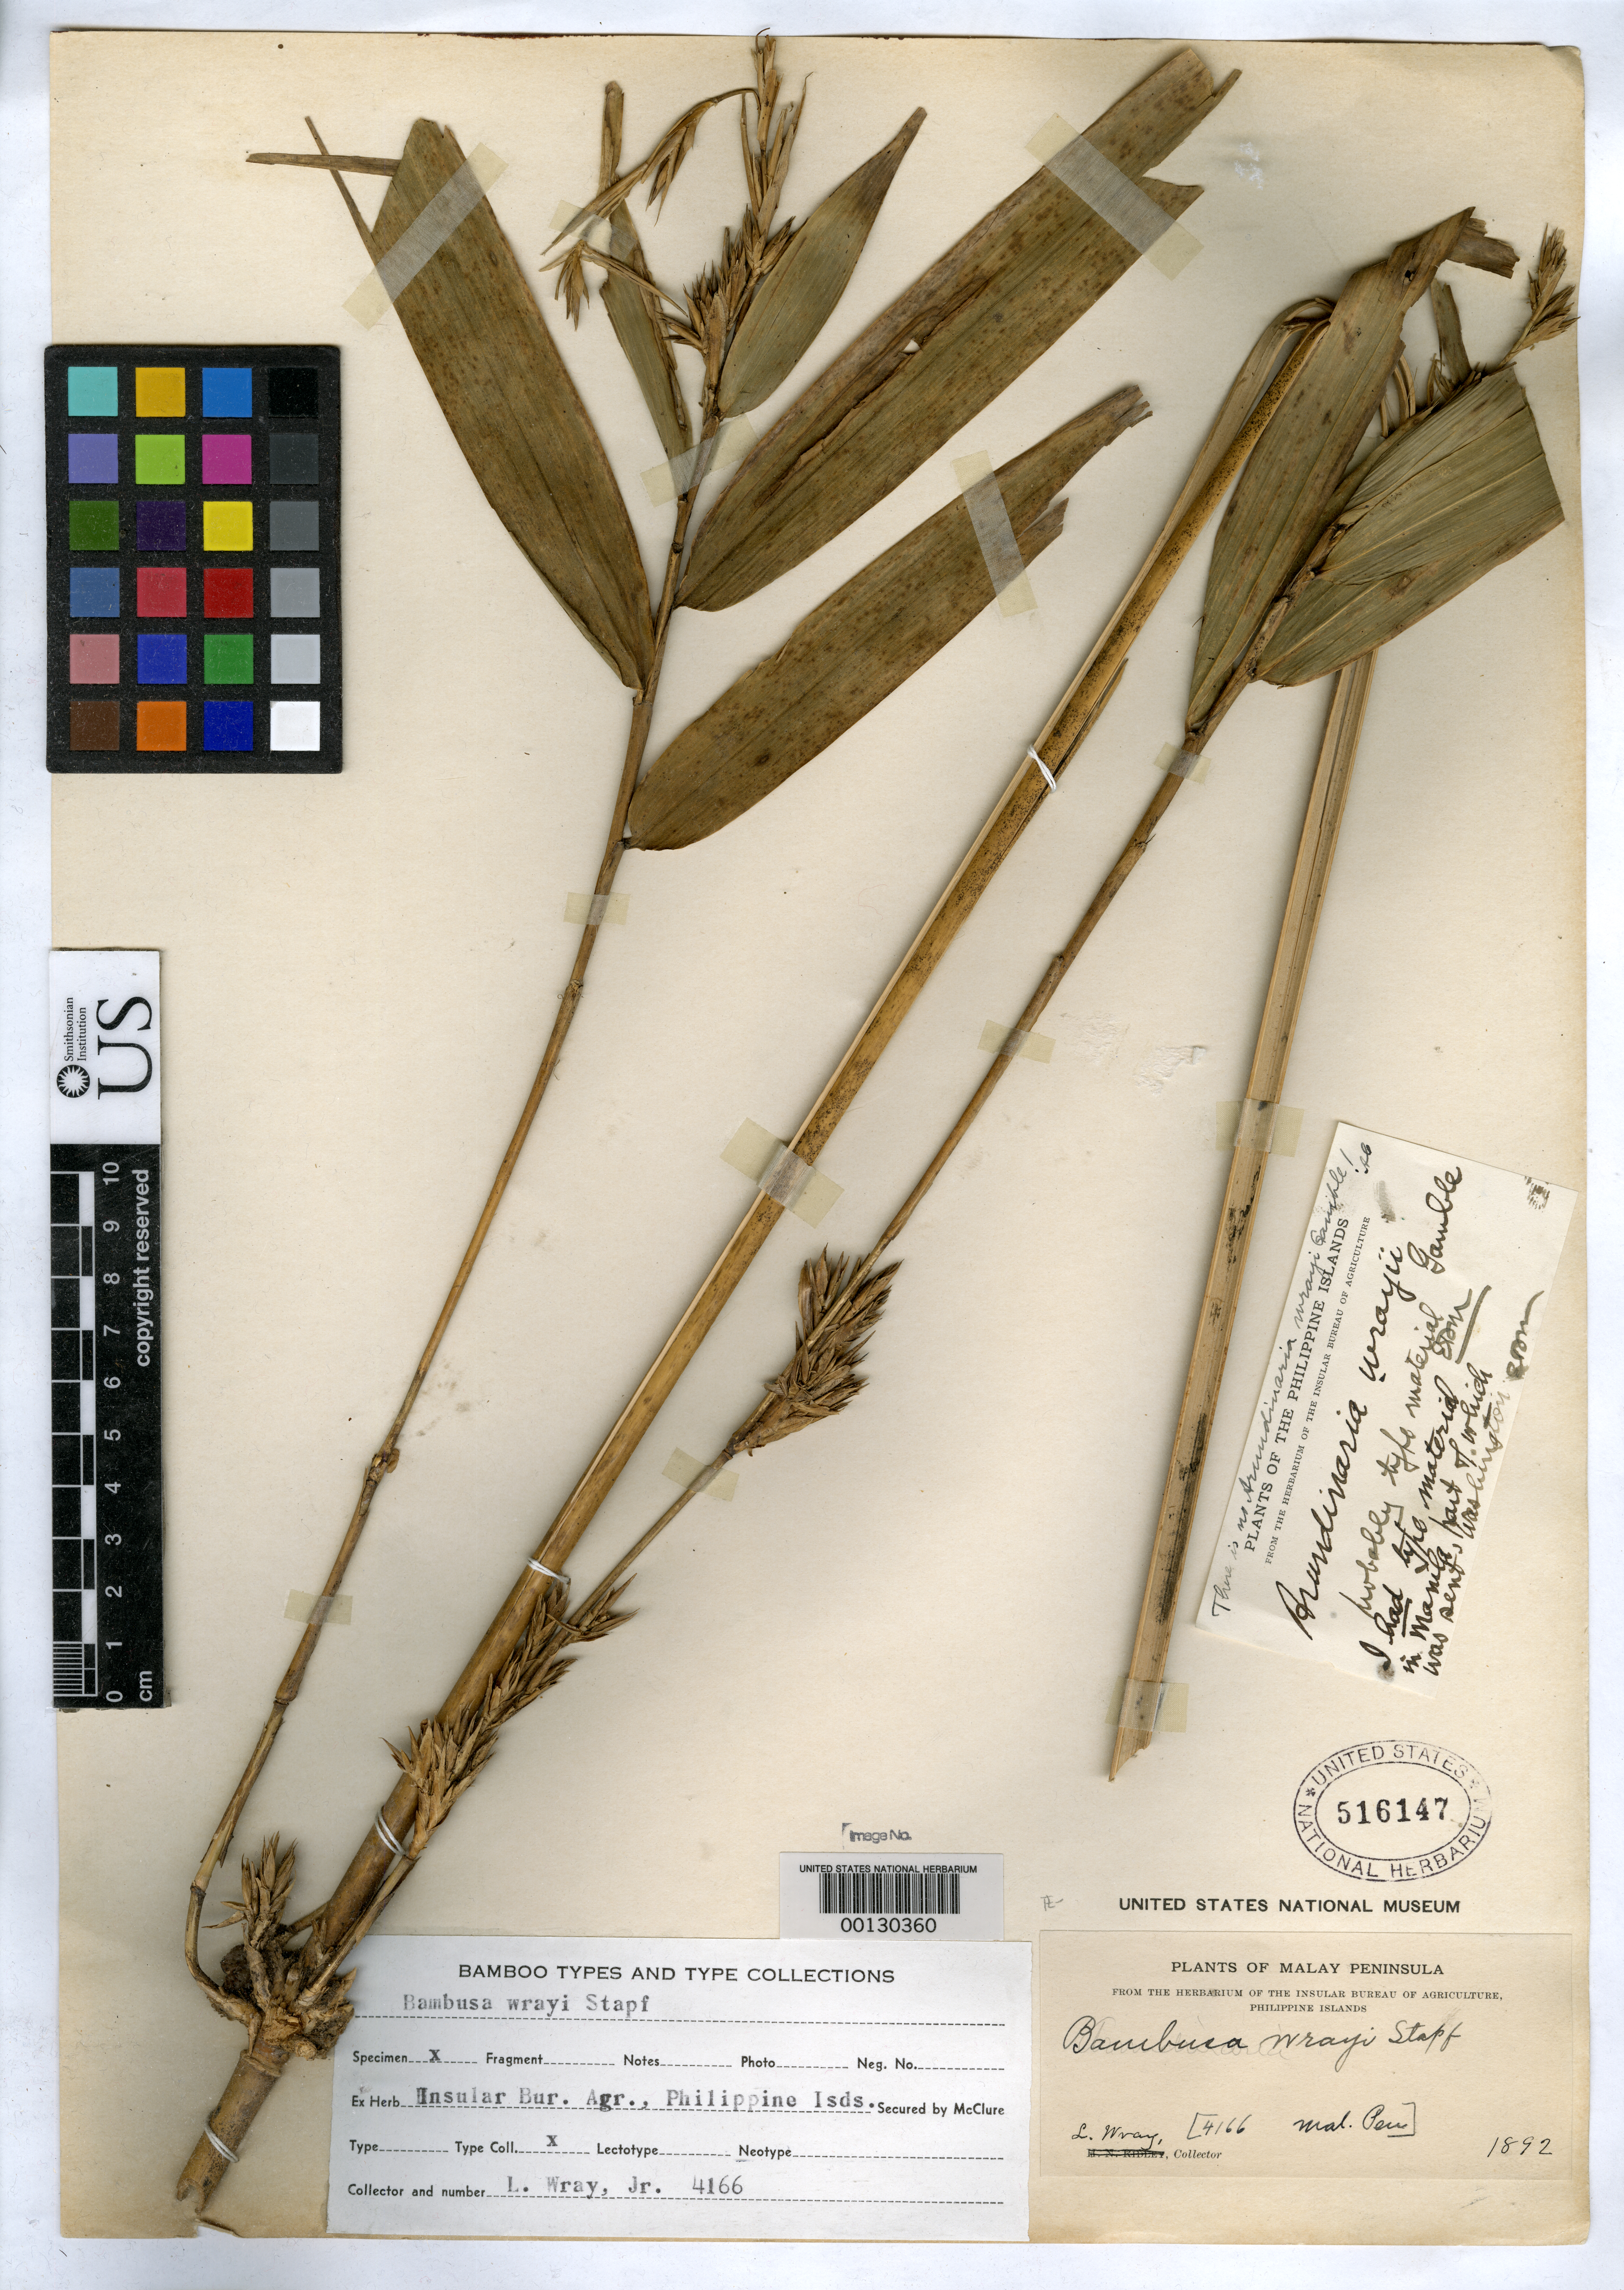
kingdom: Plantae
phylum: Tracheophyta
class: Liliopsida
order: Poales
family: Poaceae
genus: Bambusa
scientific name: Bambusa wrayi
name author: Stapf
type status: Type Fragment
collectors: L. Wray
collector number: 4166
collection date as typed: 1892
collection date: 1892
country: Malaysia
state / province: Perak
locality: Mt. Gunong Inas. [Malay Peninsula]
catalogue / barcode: US 516147